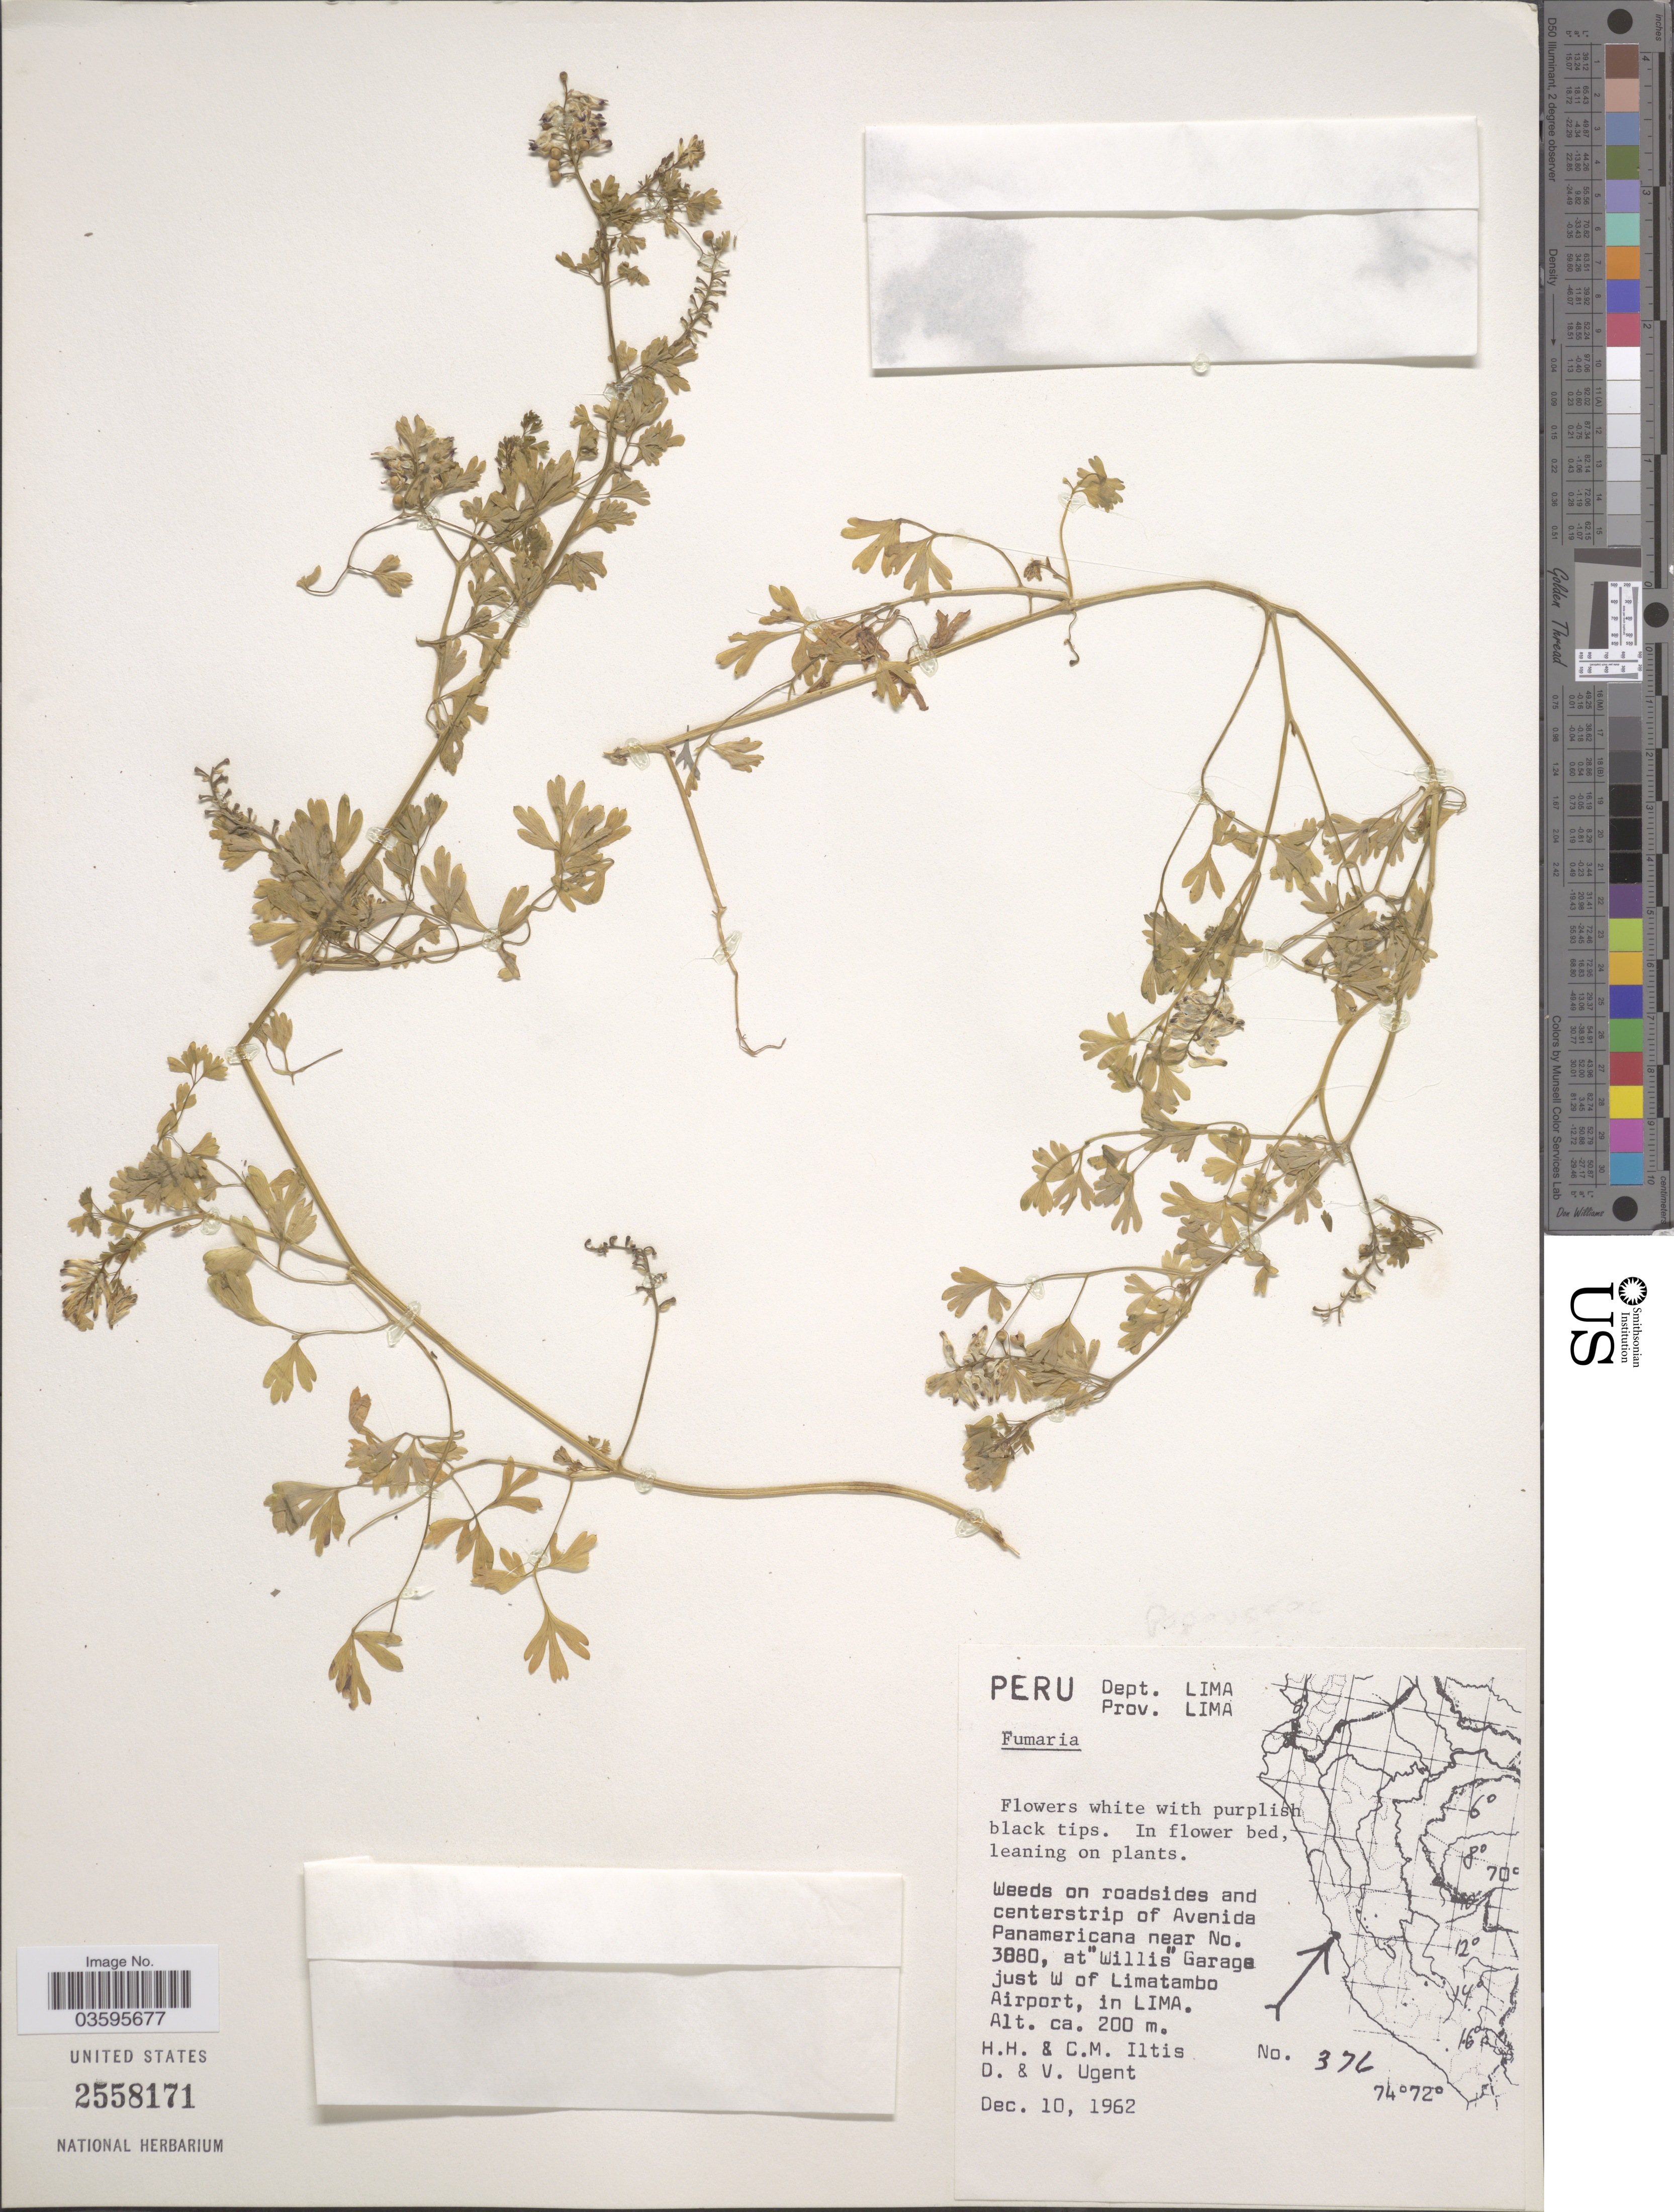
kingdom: Plantae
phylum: Tracheophyta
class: Magnoliopsida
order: Ranunculales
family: Papaveraceae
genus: Fumaria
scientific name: Fumaria sp.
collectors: H. H. Iltis, C. M Iltis, D. Ugent & V. Ugent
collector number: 376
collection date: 1962-12-10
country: Peru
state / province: Lima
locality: Dept. Lima. Weeds on roadsides and centerstrips of Avenida Panamericana near No. 3080, at "Willis" Garage just W of Limatambo Airport, in LIMA.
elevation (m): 200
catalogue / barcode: US 2558171